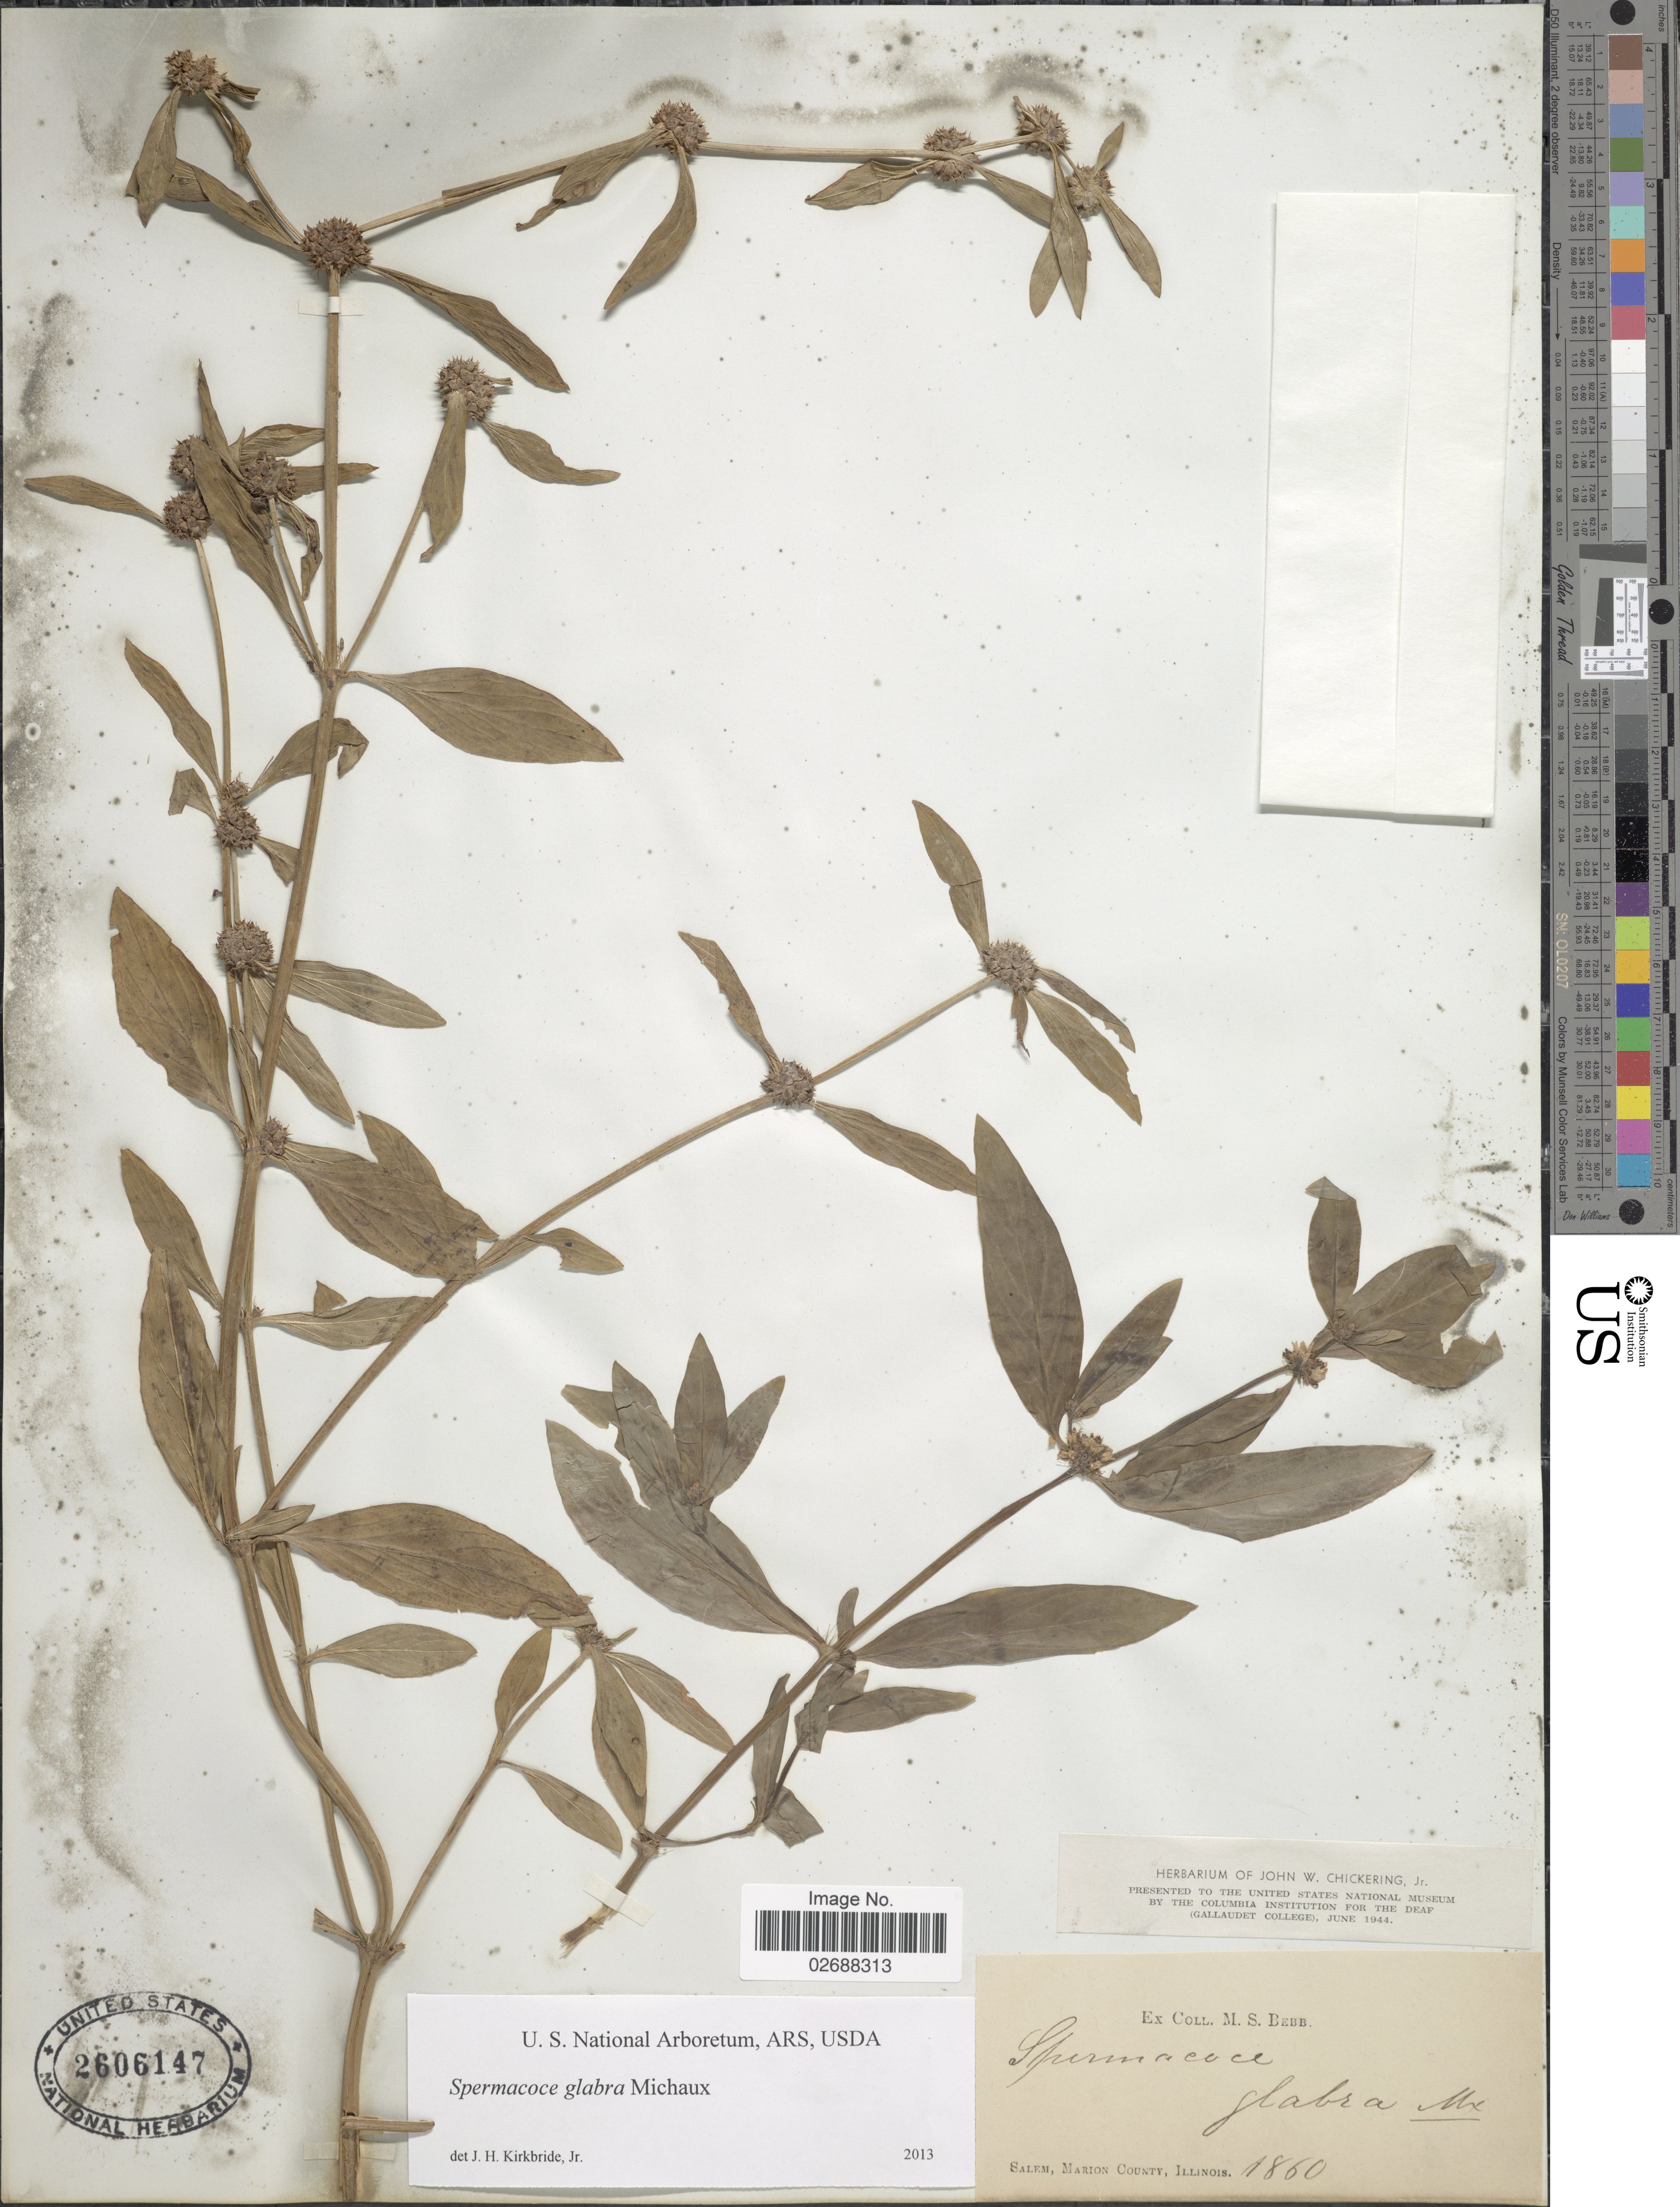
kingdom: Plantae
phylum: Tracheophyta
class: Magnoliopsida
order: Gentianales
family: Rubiaceae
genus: Spermacoce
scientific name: Spermacoce glabra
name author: Michx.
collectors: M. Bebb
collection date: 1860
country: United States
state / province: Illinois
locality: Salem, Marion County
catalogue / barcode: US 2606147